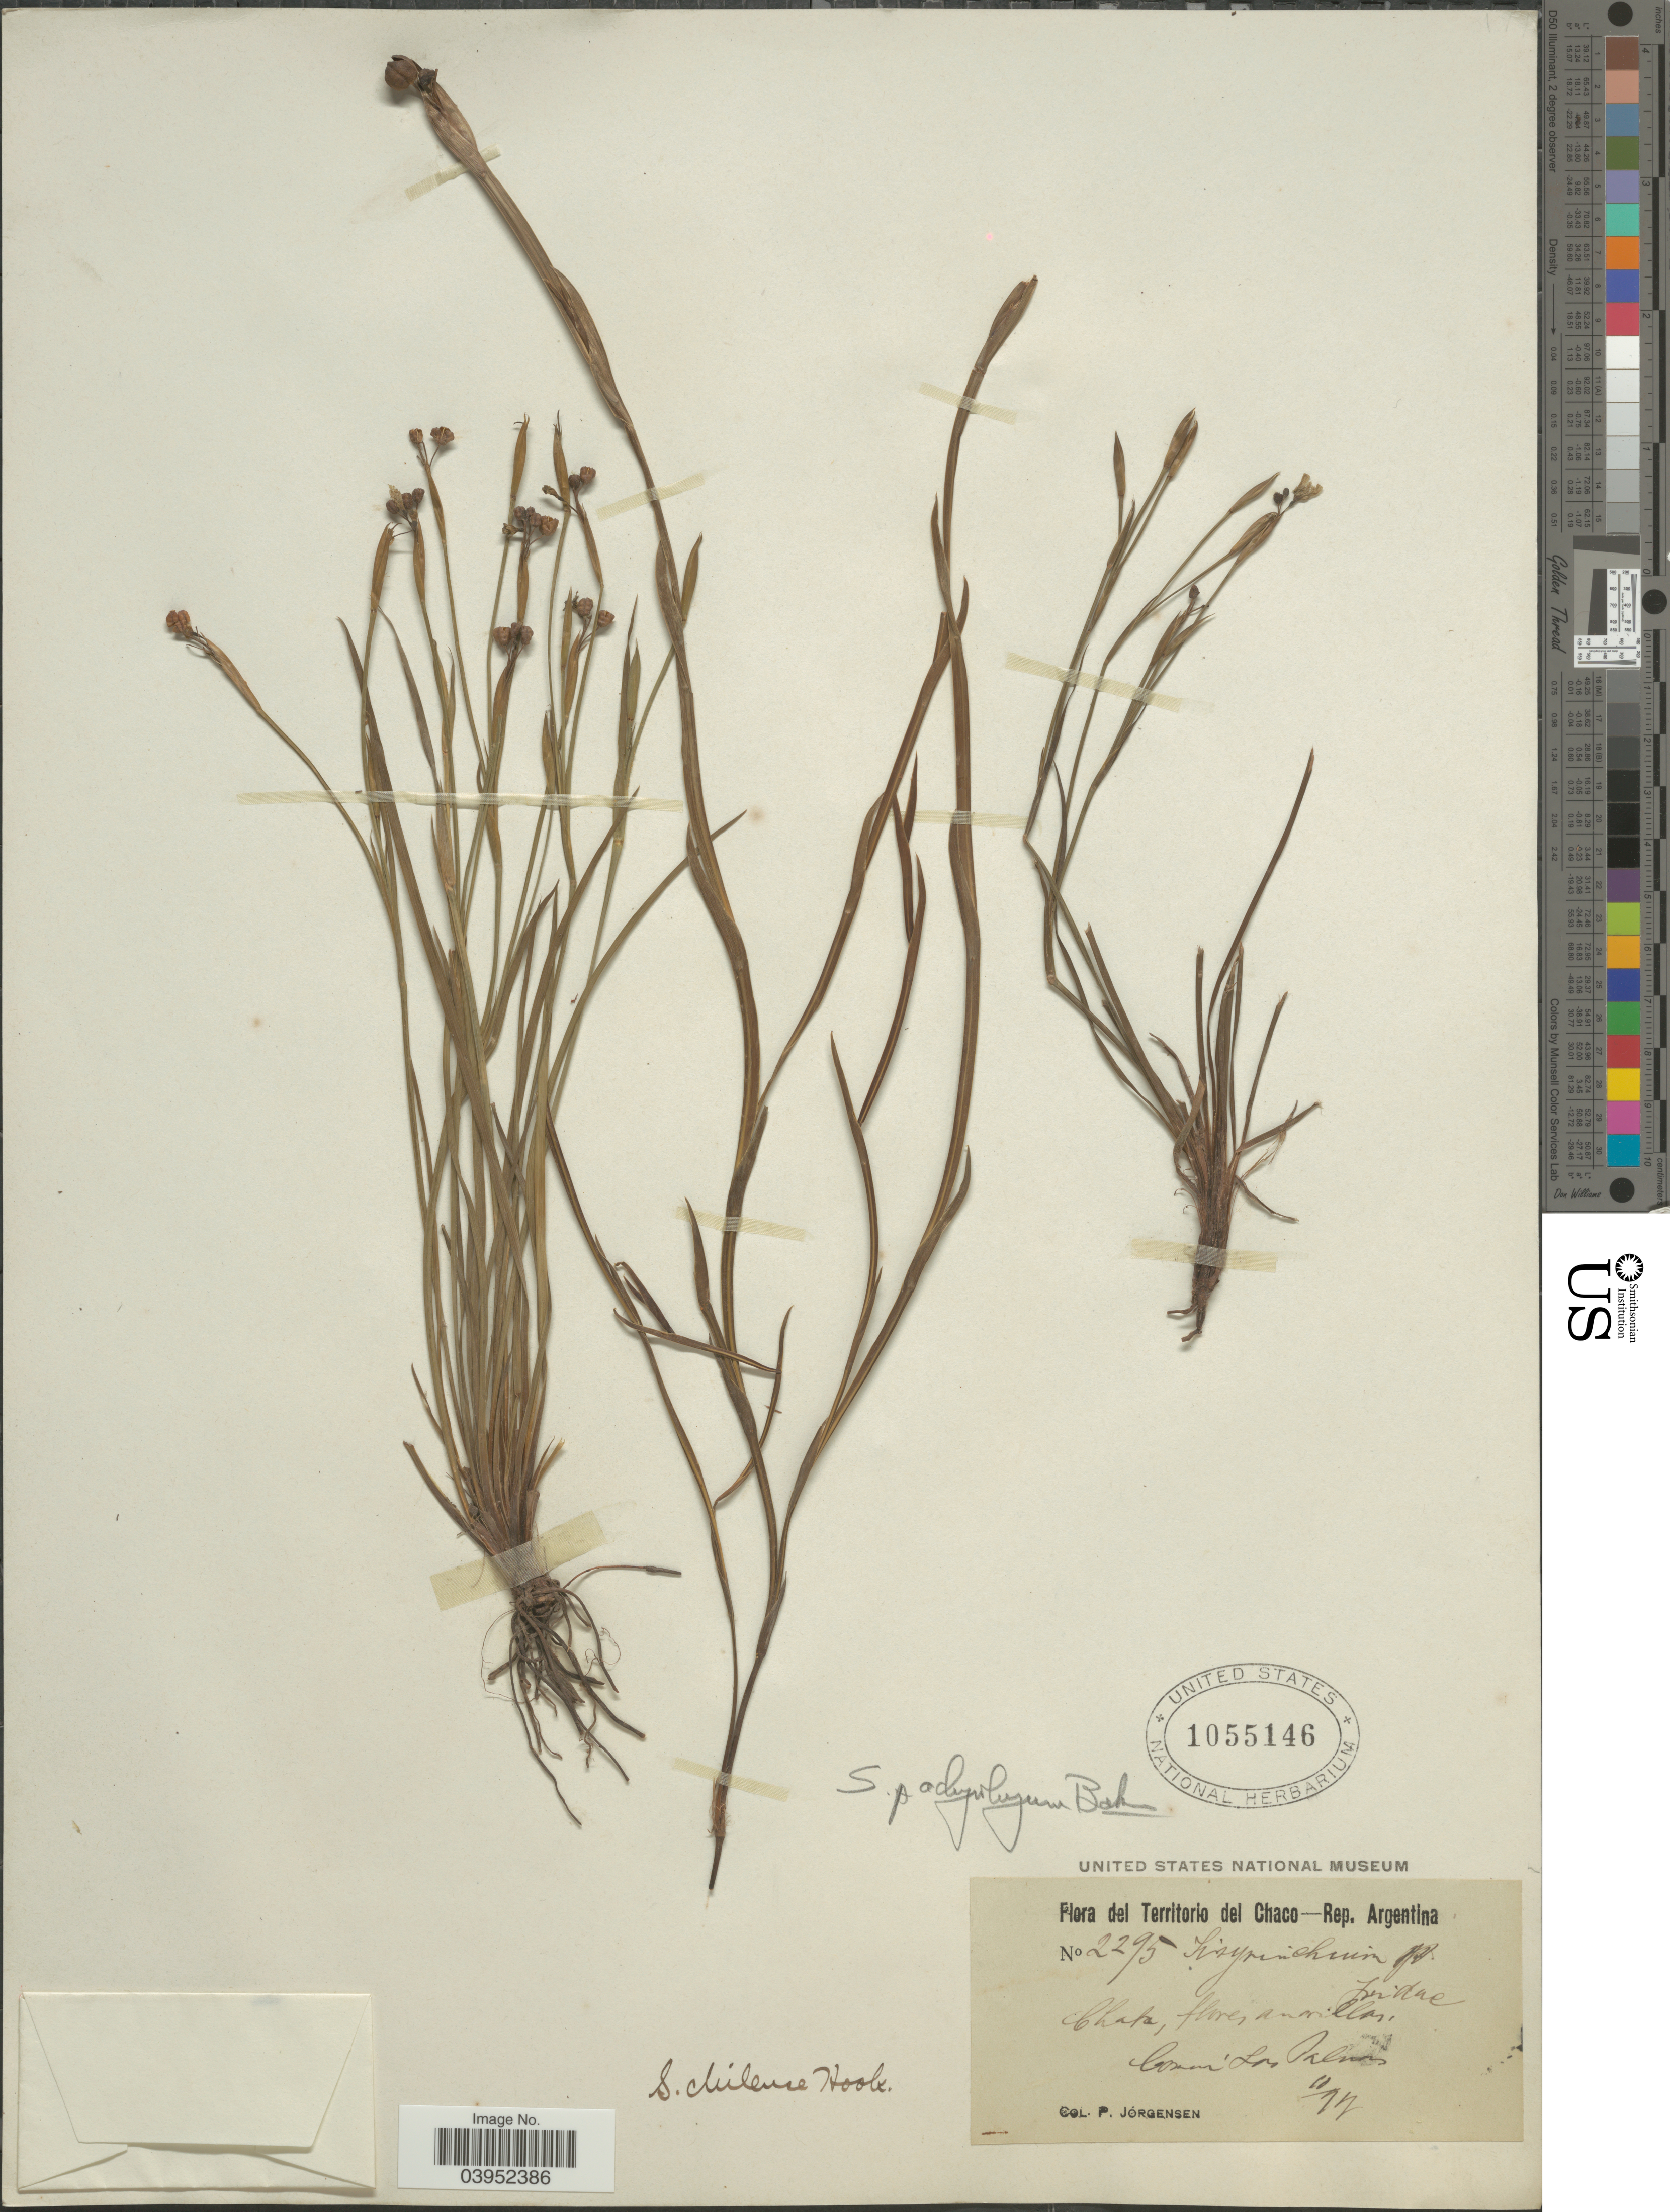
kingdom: Plantae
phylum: Tracheophyta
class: Liliopsida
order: Asparagales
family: Iridaceae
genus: Sisyrinchium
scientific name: Sisyrinchium pachyrhizum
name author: Baker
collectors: P. Jörgensen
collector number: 2295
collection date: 1917-10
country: Argentina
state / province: Chaco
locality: Territorio del Chaco-Rep. Argentina. Comun Las Palmas.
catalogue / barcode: US 1055146